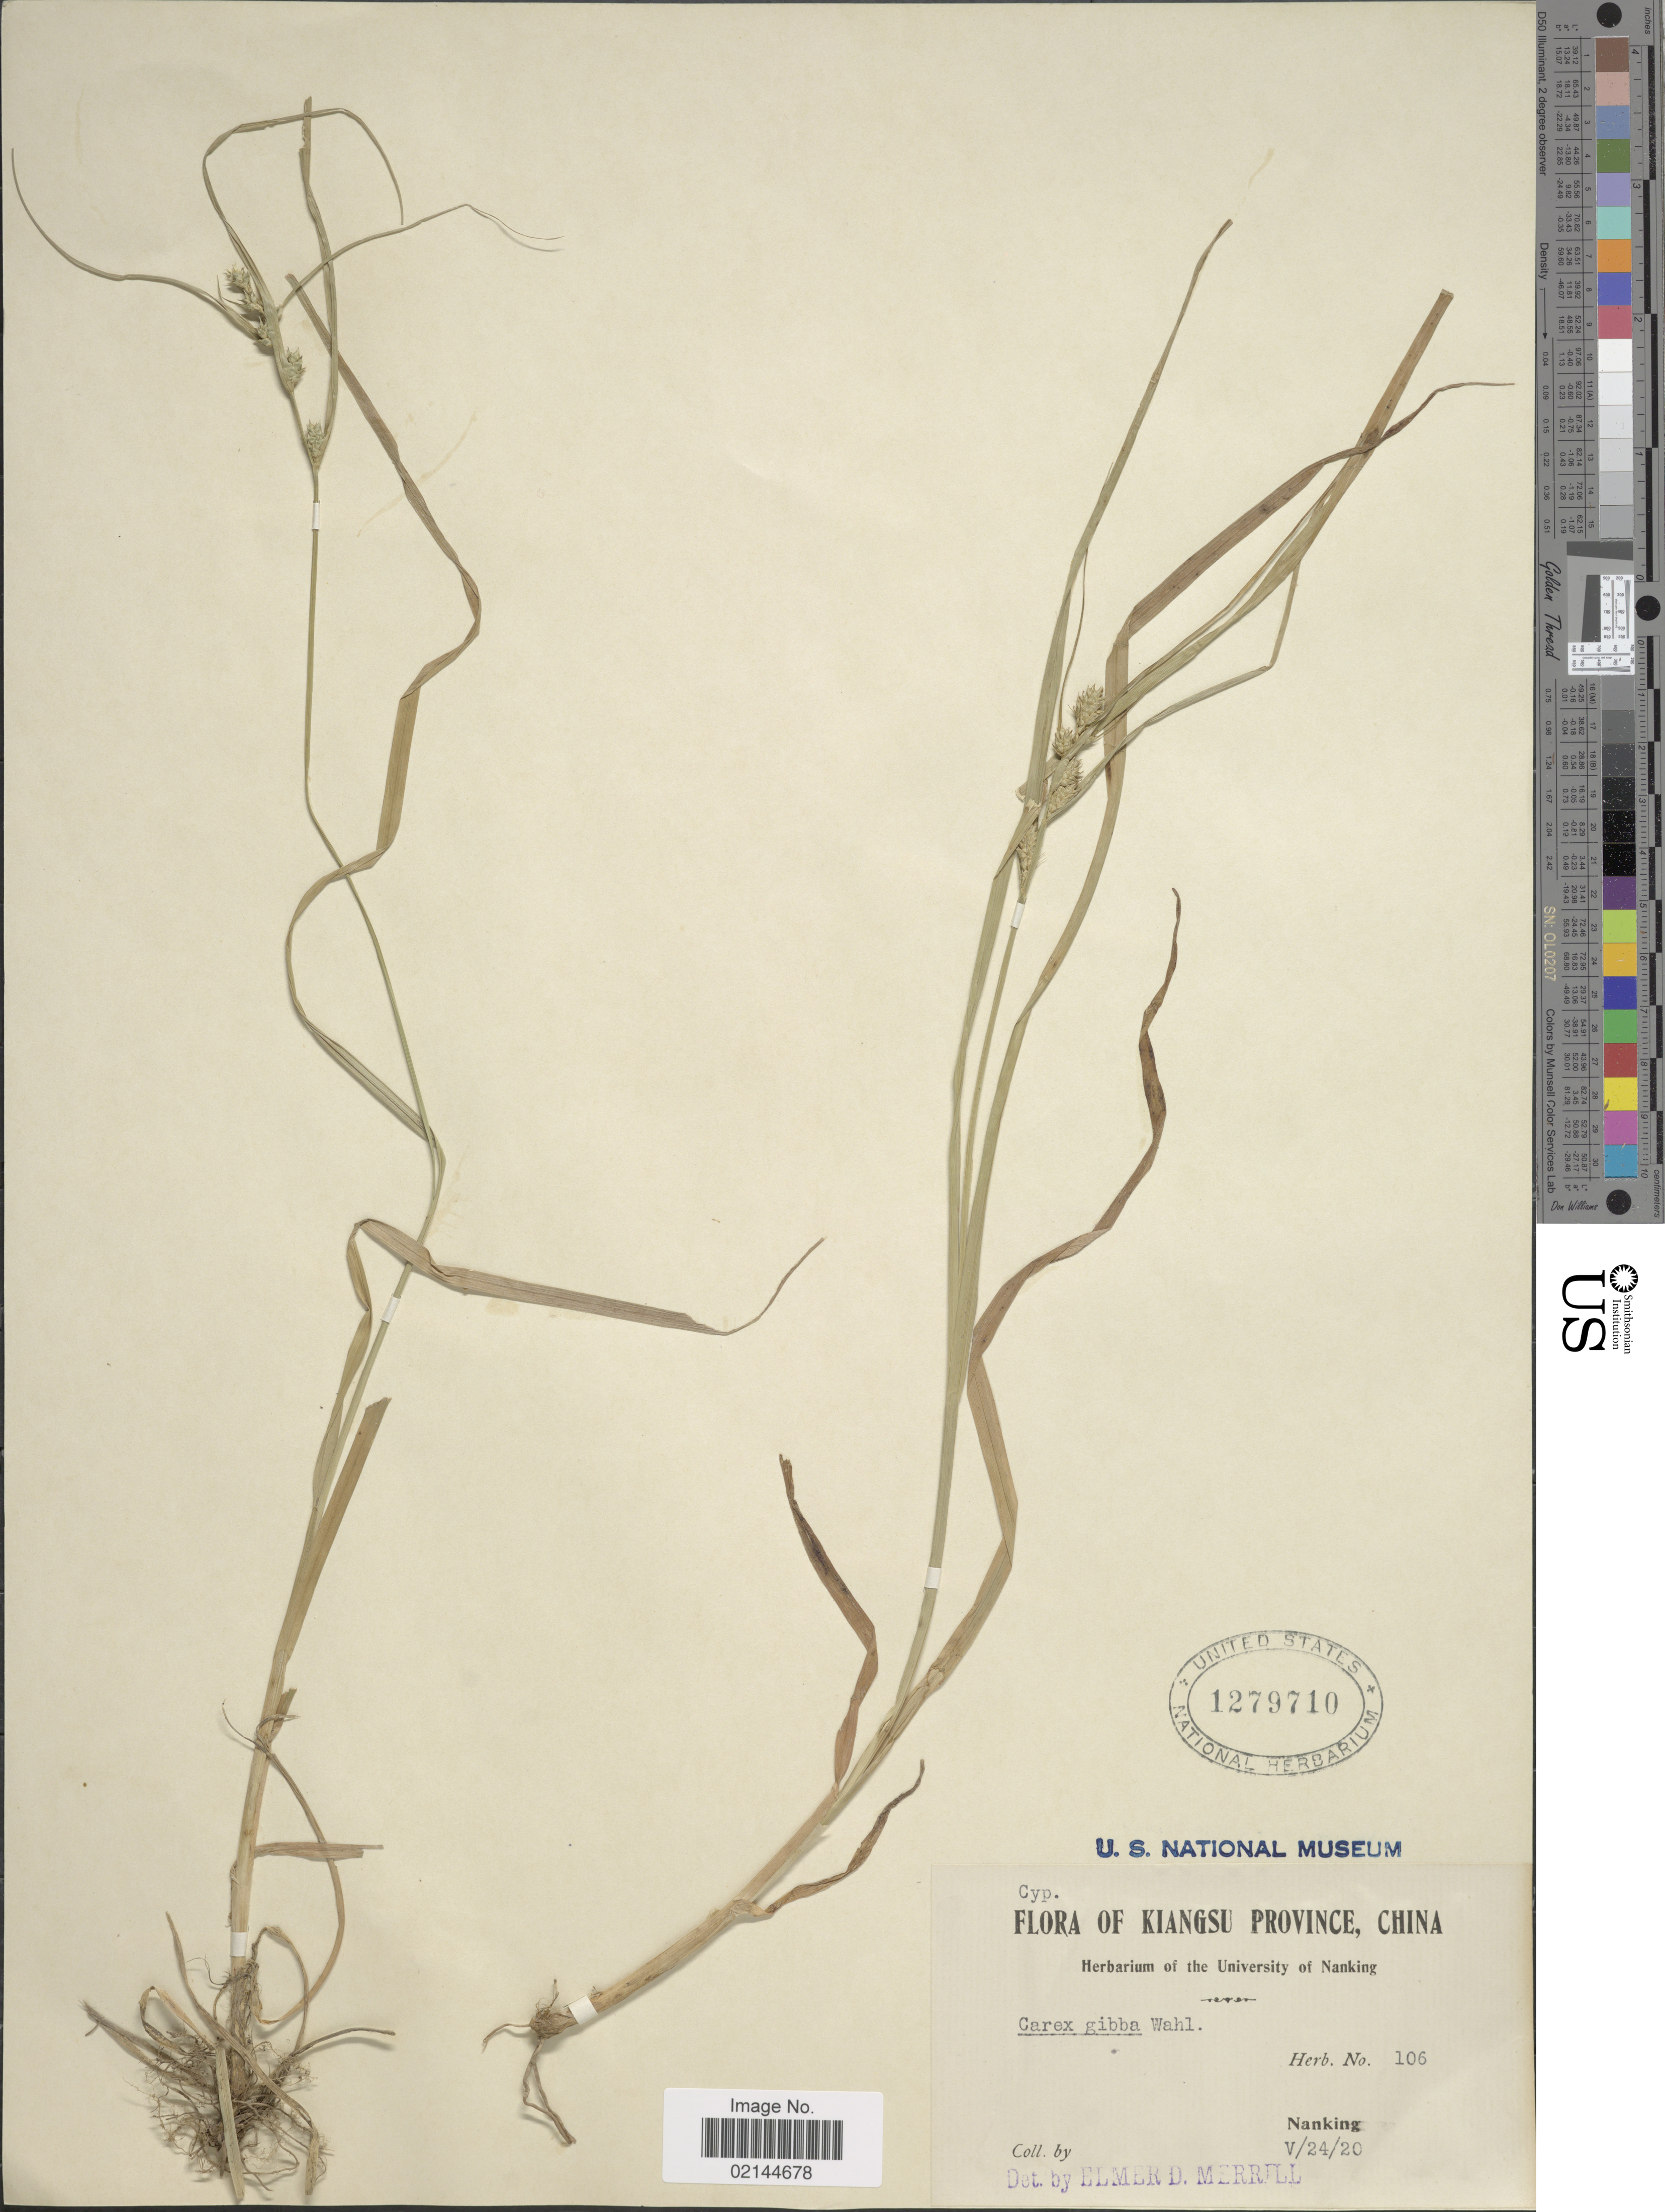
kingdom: Plantae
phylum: Tracheophyta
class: Liliopsida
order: Poales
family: Cyperaceae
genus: Carex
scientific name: Carex gibba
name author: Wahlenb.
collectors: ex herb. University of Nanking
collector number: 106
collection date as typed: Transcribed d/m/y: 24/5/20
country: China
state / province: Jiangsu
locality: Kiangsu Province. Nanking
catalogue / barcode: US 1279710